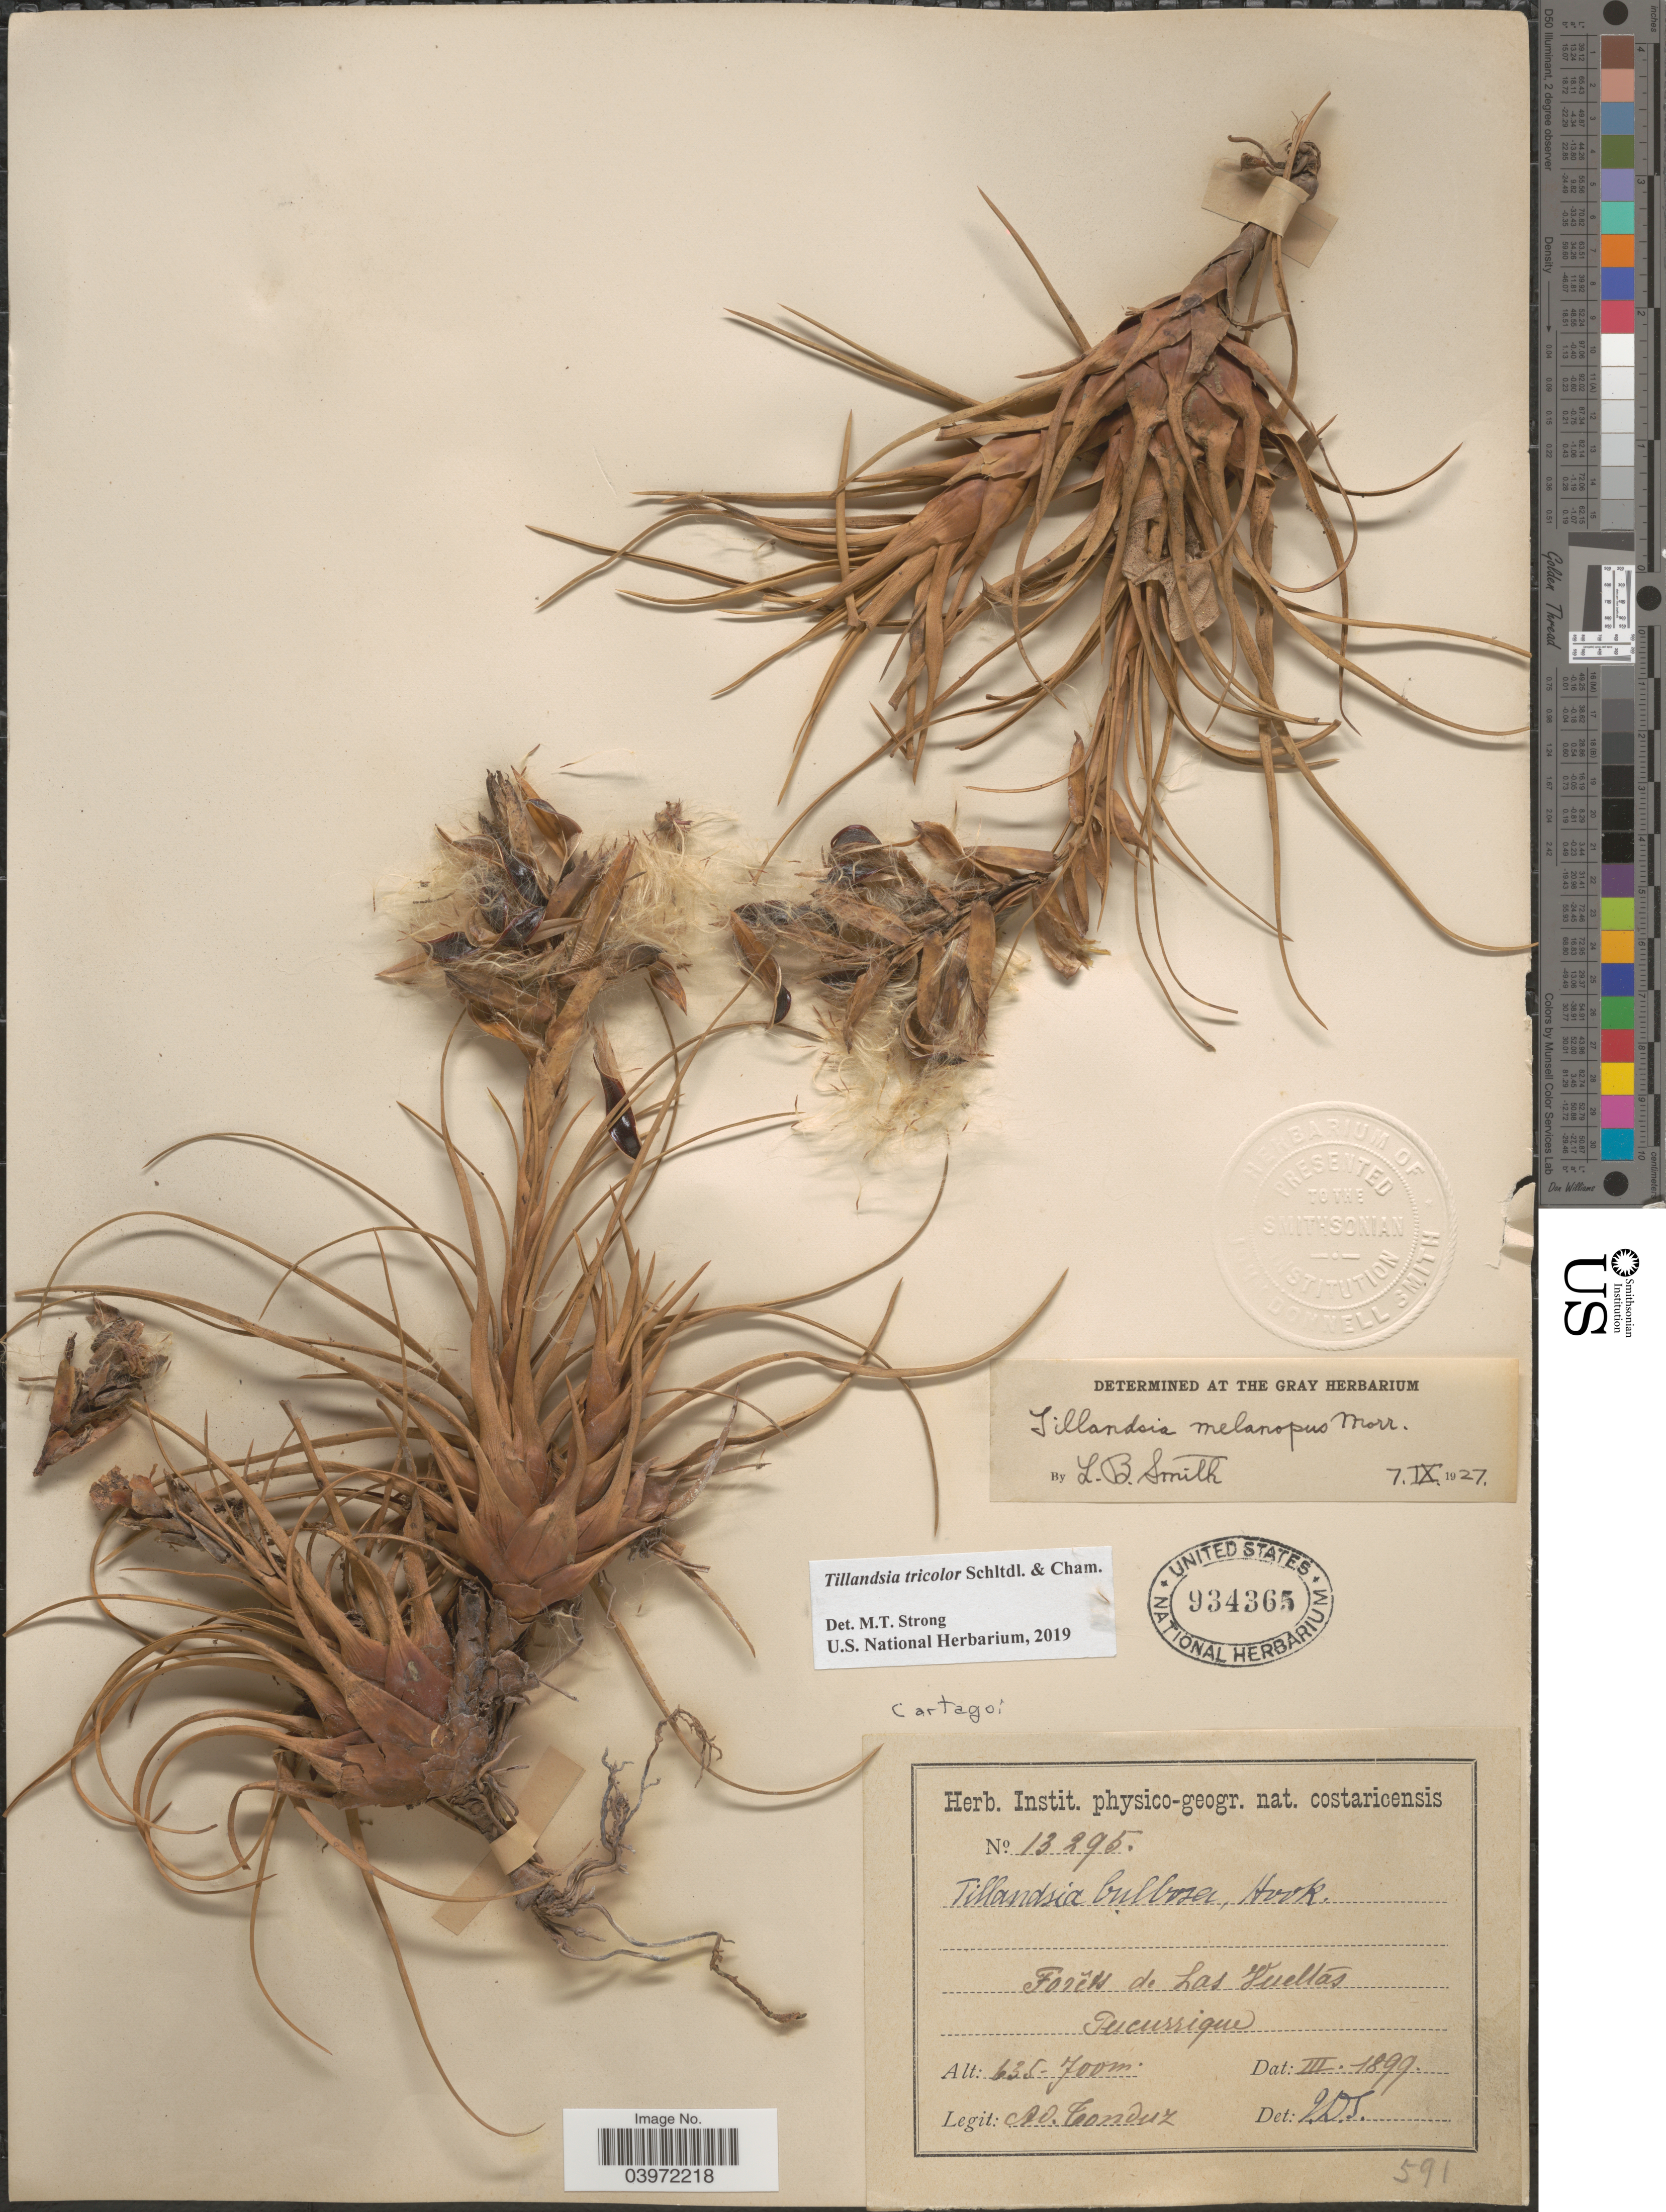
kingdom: Plantae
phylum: Tracheophyta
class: Liliopsida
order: Poales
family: Bromeliaceae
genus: Tillandsia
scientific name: Tillandsia tricolor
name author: Schltdl. & Cham.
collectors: A. Tonduz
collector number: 13295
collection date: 1899-03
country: Costa Rica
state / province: Cartago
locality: Forêts de Las Vueltas Tucurrique.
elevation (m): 635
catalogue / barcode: US 934365